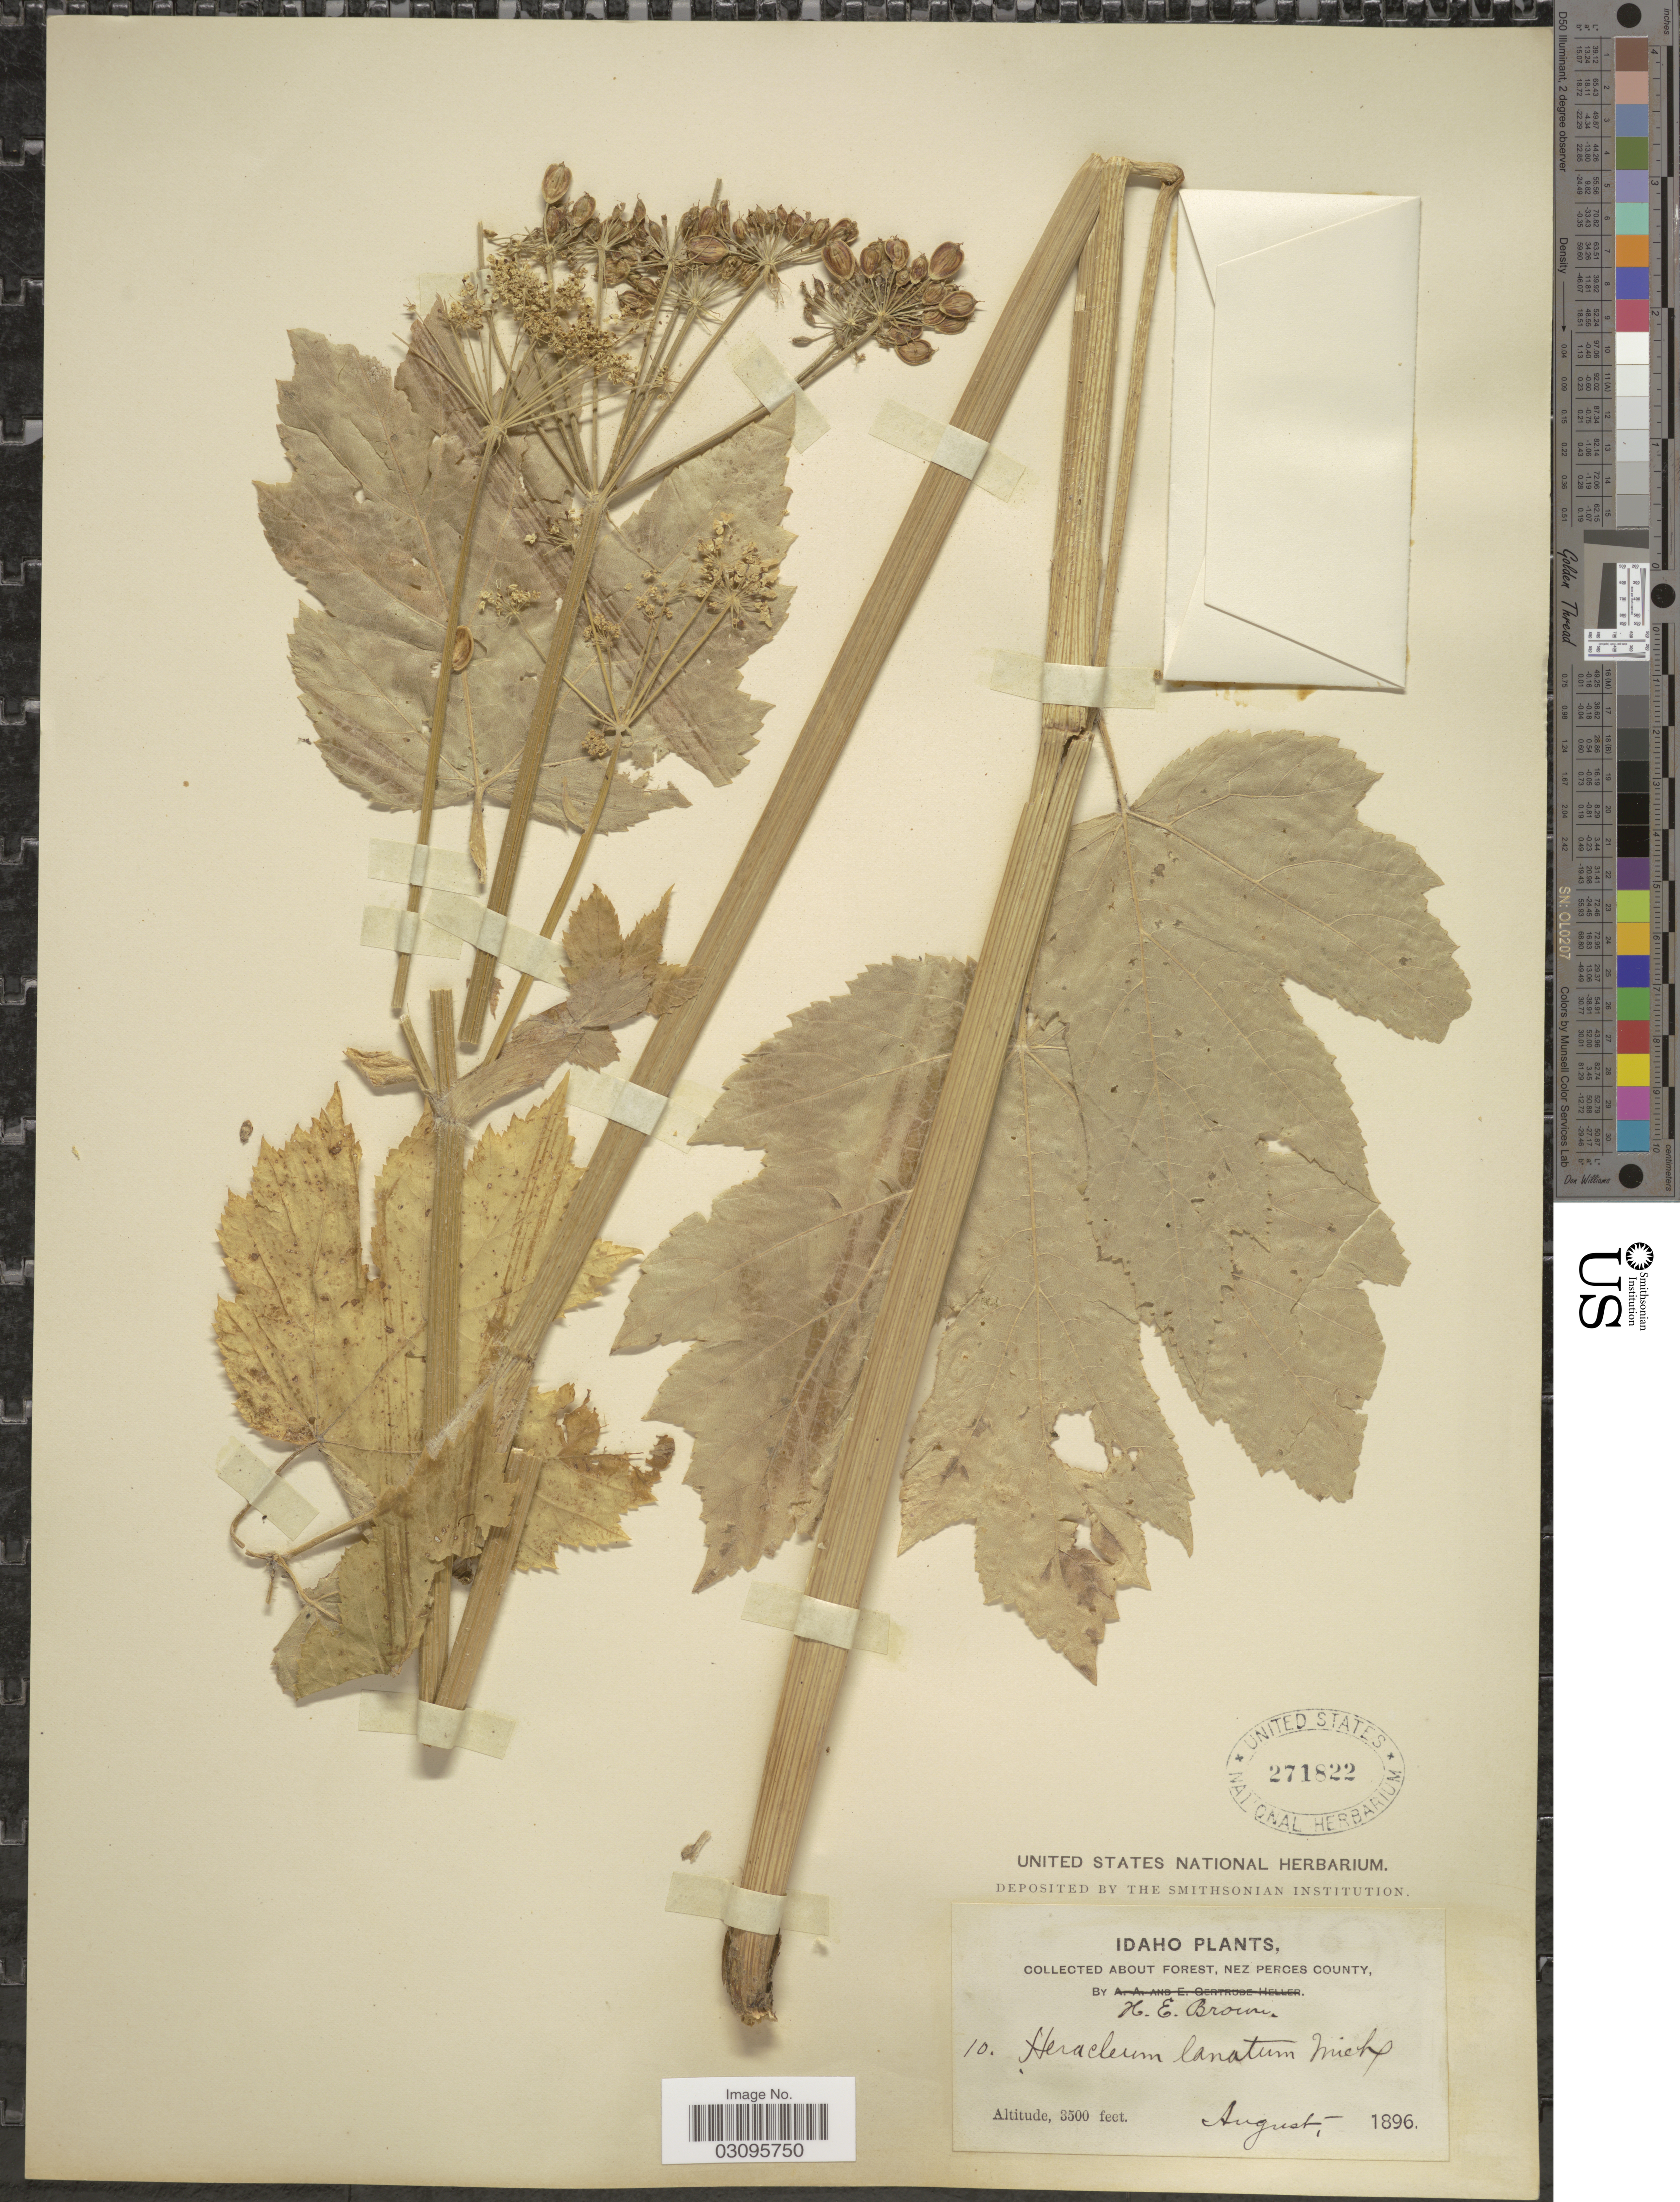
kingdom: Plantae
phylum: Tracheophyta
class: Magnoliopsida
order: Apiales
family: Apiaceae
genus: Heracleum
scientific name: Heracleum lanatum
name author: Michx.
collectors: H. E. Brown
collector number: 10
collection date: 1896-08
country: United States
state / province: Idaho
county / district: Nez Perce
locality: About Forest, Nez Perces County.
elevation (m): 1067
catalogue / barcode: US 271822